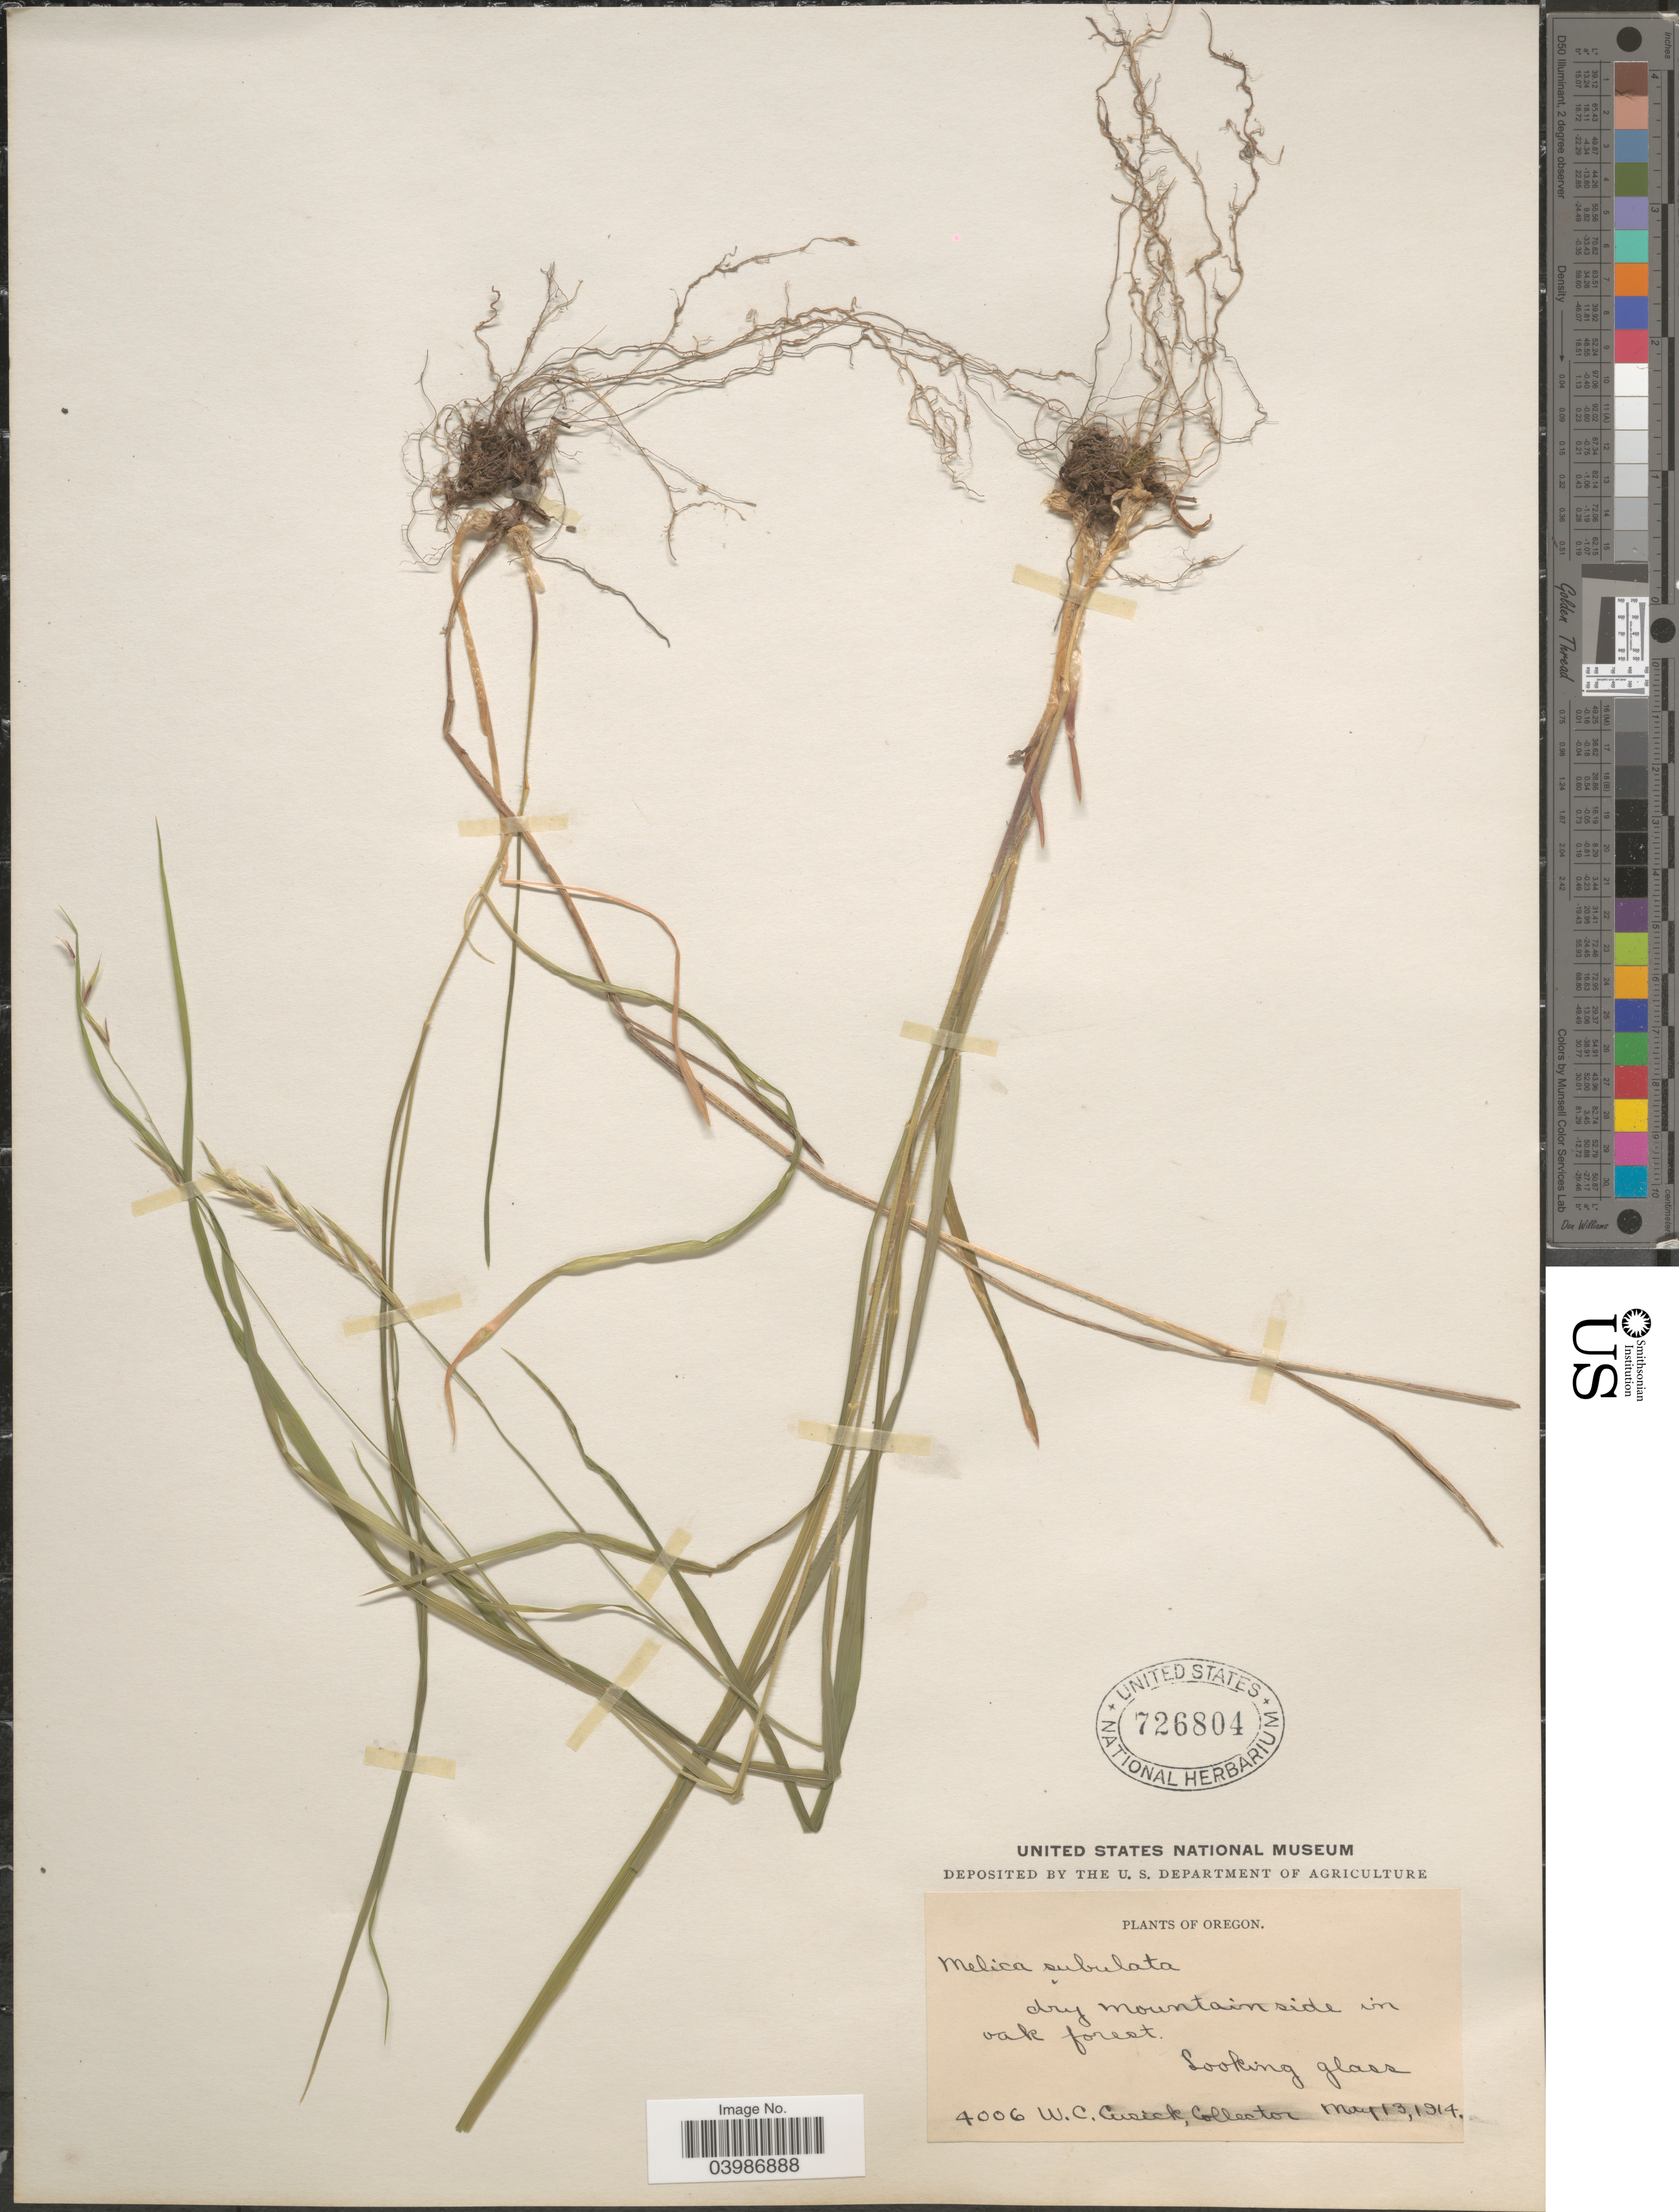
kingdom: Plantae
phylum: Tracheophyta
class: Liliopsida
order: Poales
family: Poaceae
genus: Melica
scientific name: Melica subulata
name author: (Griseb.) Scribn.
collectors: W. C. Cusick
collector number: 4006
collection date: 1914-05-13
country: United States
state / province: Oregon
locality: Looking glass.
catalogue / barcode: US 726804